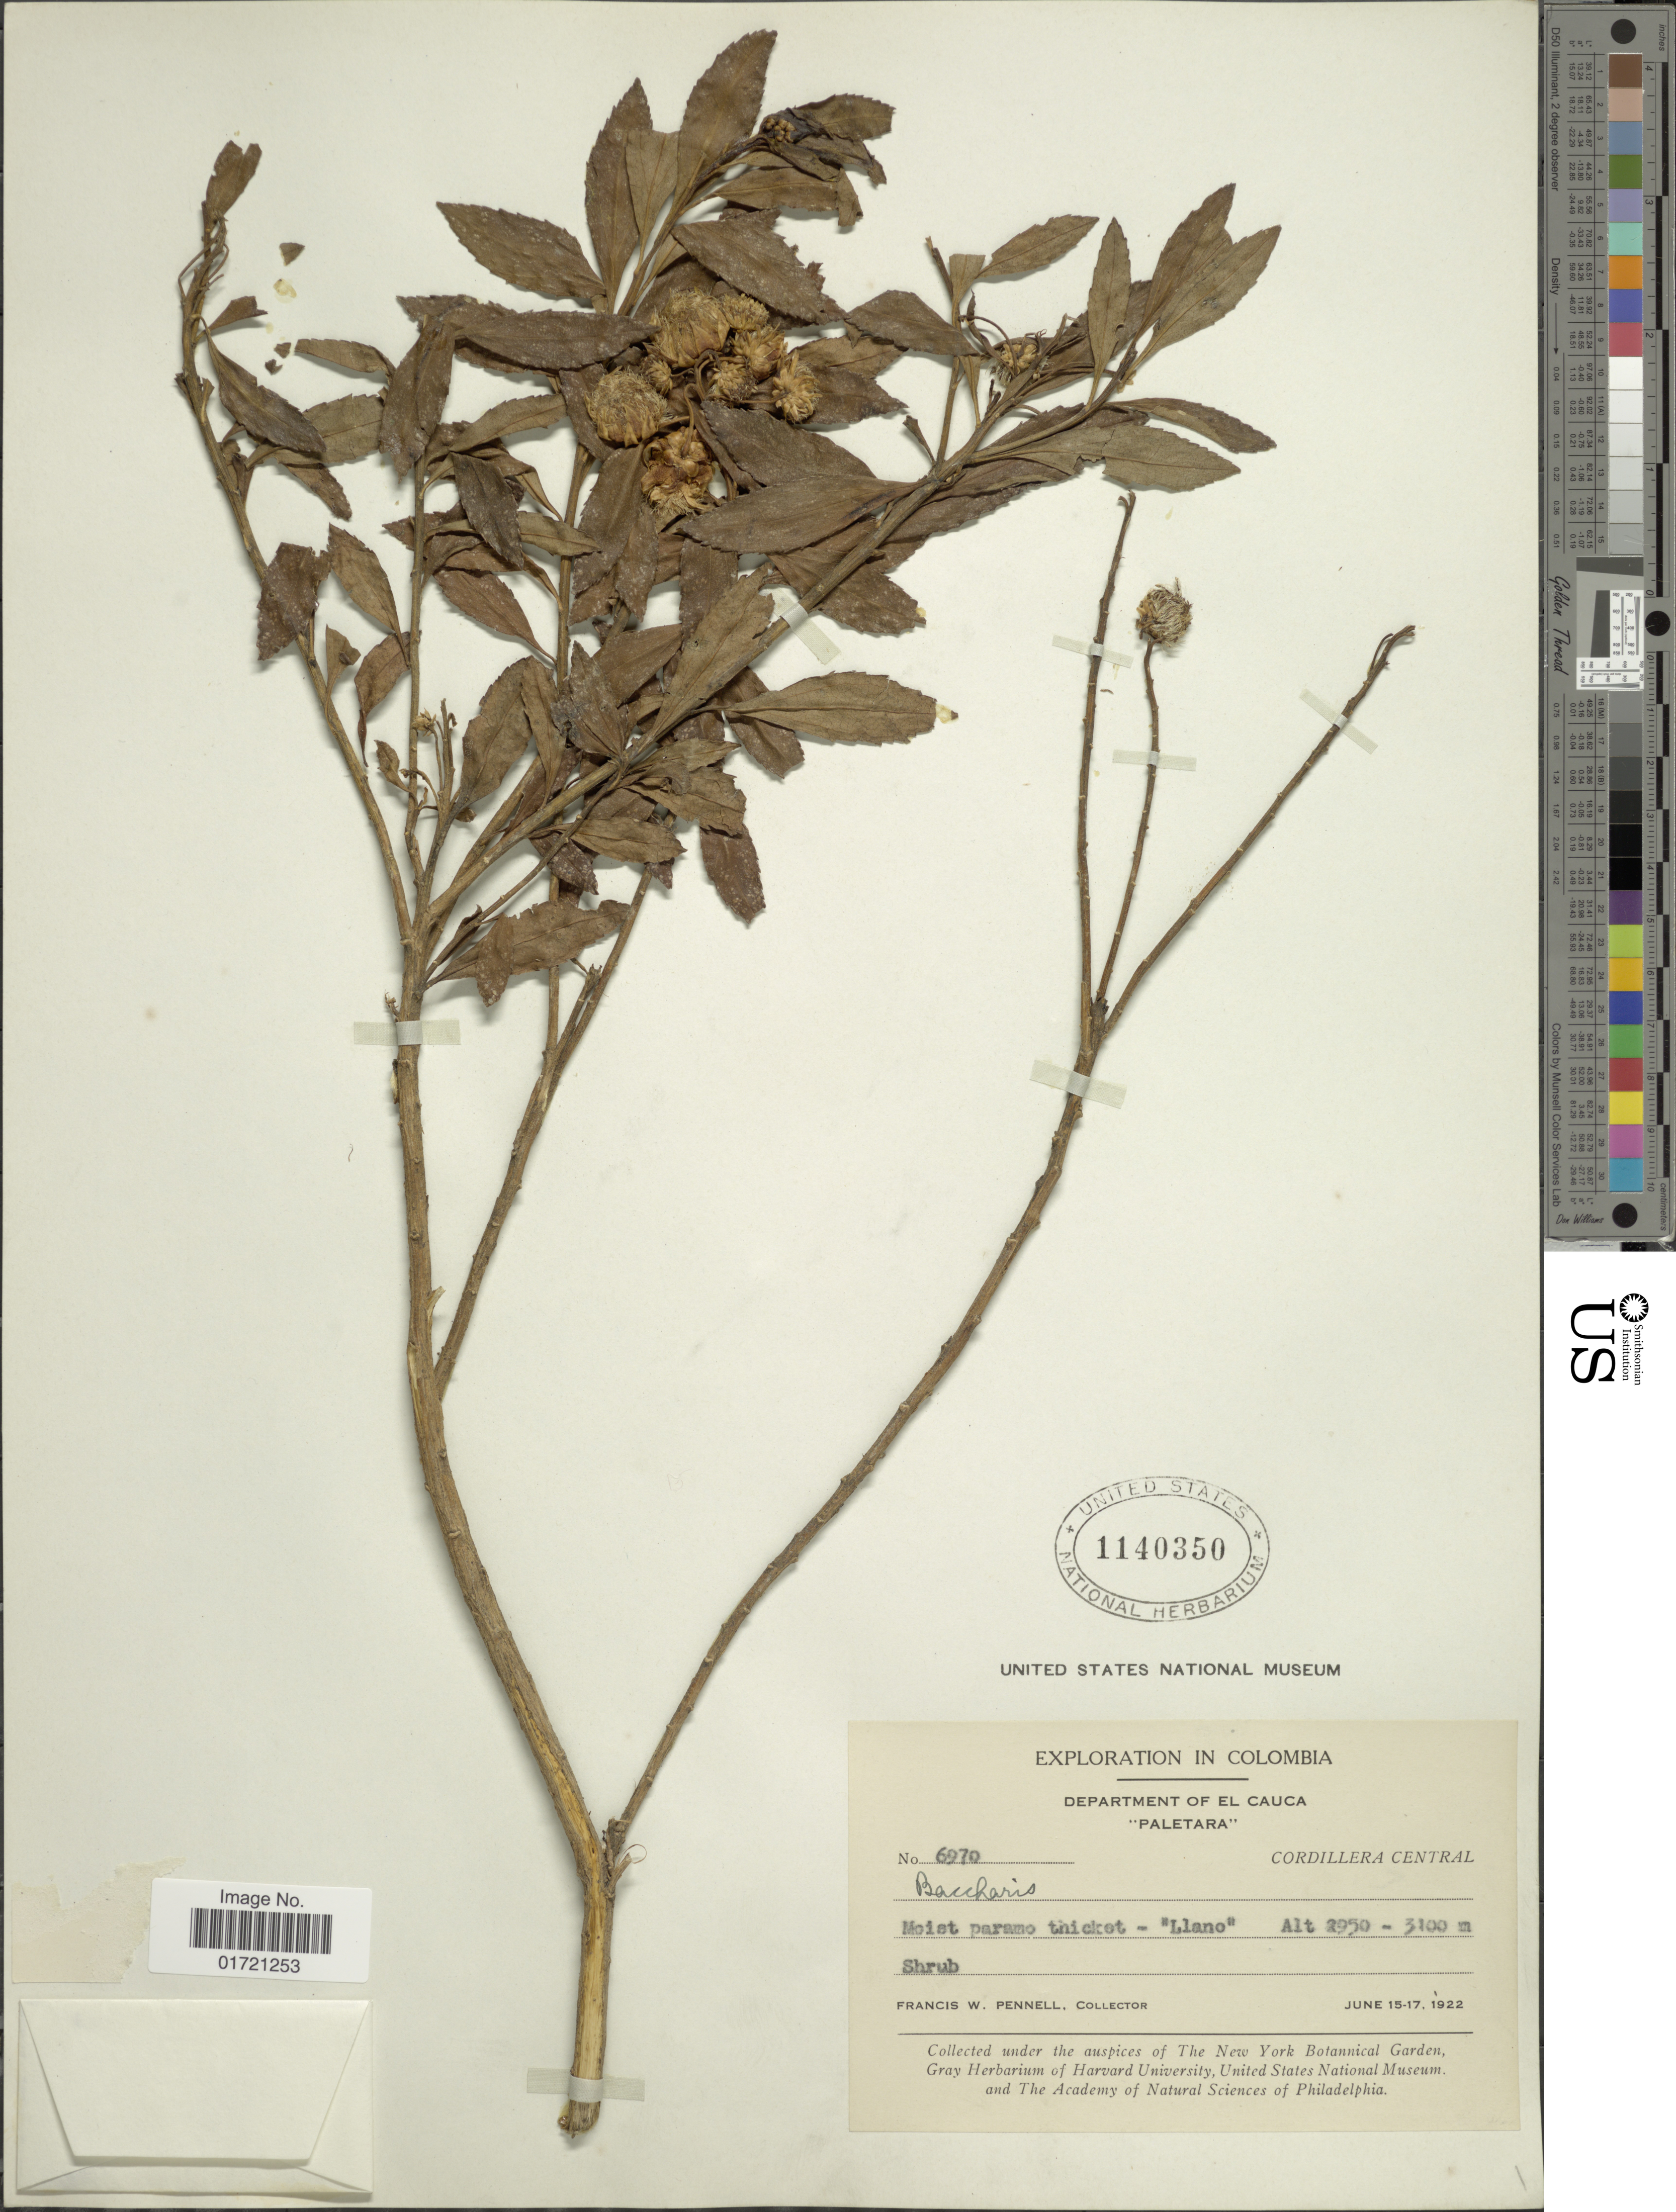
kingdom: Plantae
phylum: Tracheophyta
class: Magnoliopsida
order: Asterales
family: Asteraceae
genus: Baccharis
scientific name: Baccharis prunifolia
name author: Kunth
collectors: F. W. Pennell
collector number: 6970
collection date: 1922-06-15/1922-06-17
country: Colombia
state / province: Cauca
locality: Department of El Cauca. "Paletara". Cordillera Central. Moist paramo thicket - "Llano".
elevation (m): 2950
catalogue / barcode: US 1140350